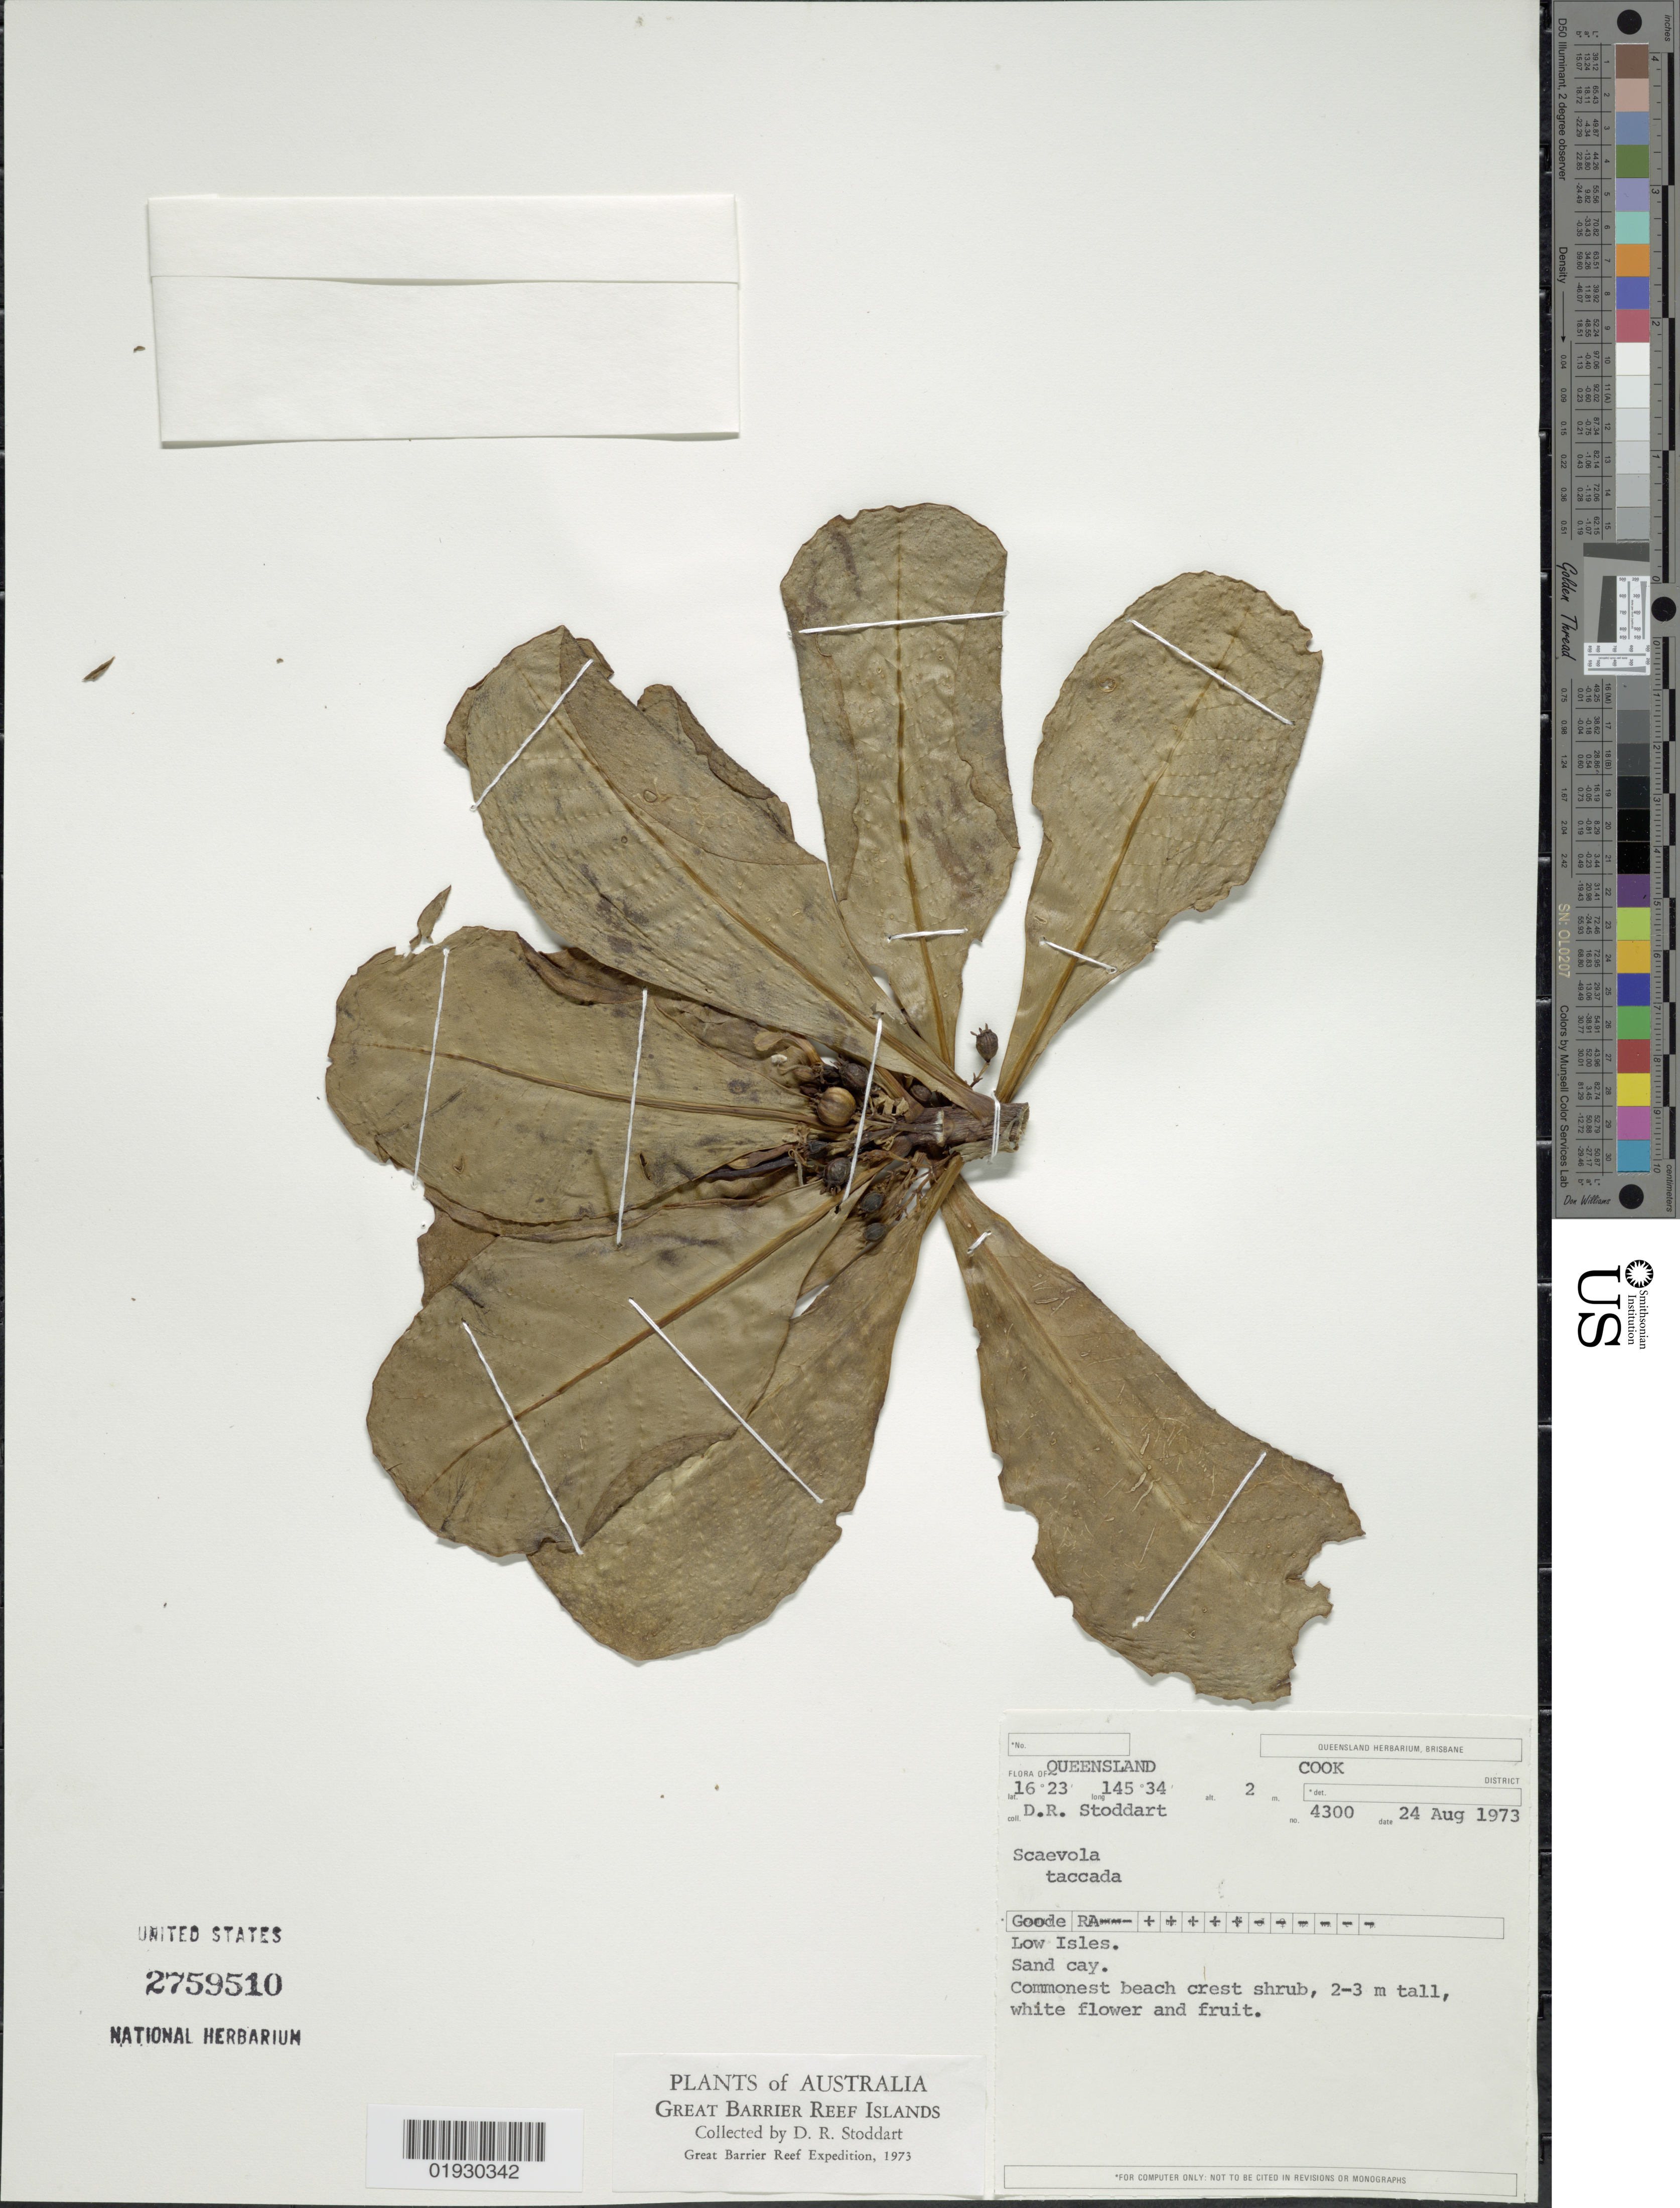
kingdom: Plantae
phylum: Tracheophyta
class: Magnoliopsida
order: Asterales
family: Goodeniaceae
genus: Scaevola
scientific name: Scaevola taccada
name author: (Gaertn.) Roxb.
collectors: D. R. Stoddart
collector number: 4300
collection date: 1973-08-24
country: Australia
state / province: Queensland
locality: Cook District. Low Isles. Sand cay.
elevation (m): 2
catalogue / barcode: US 2759510